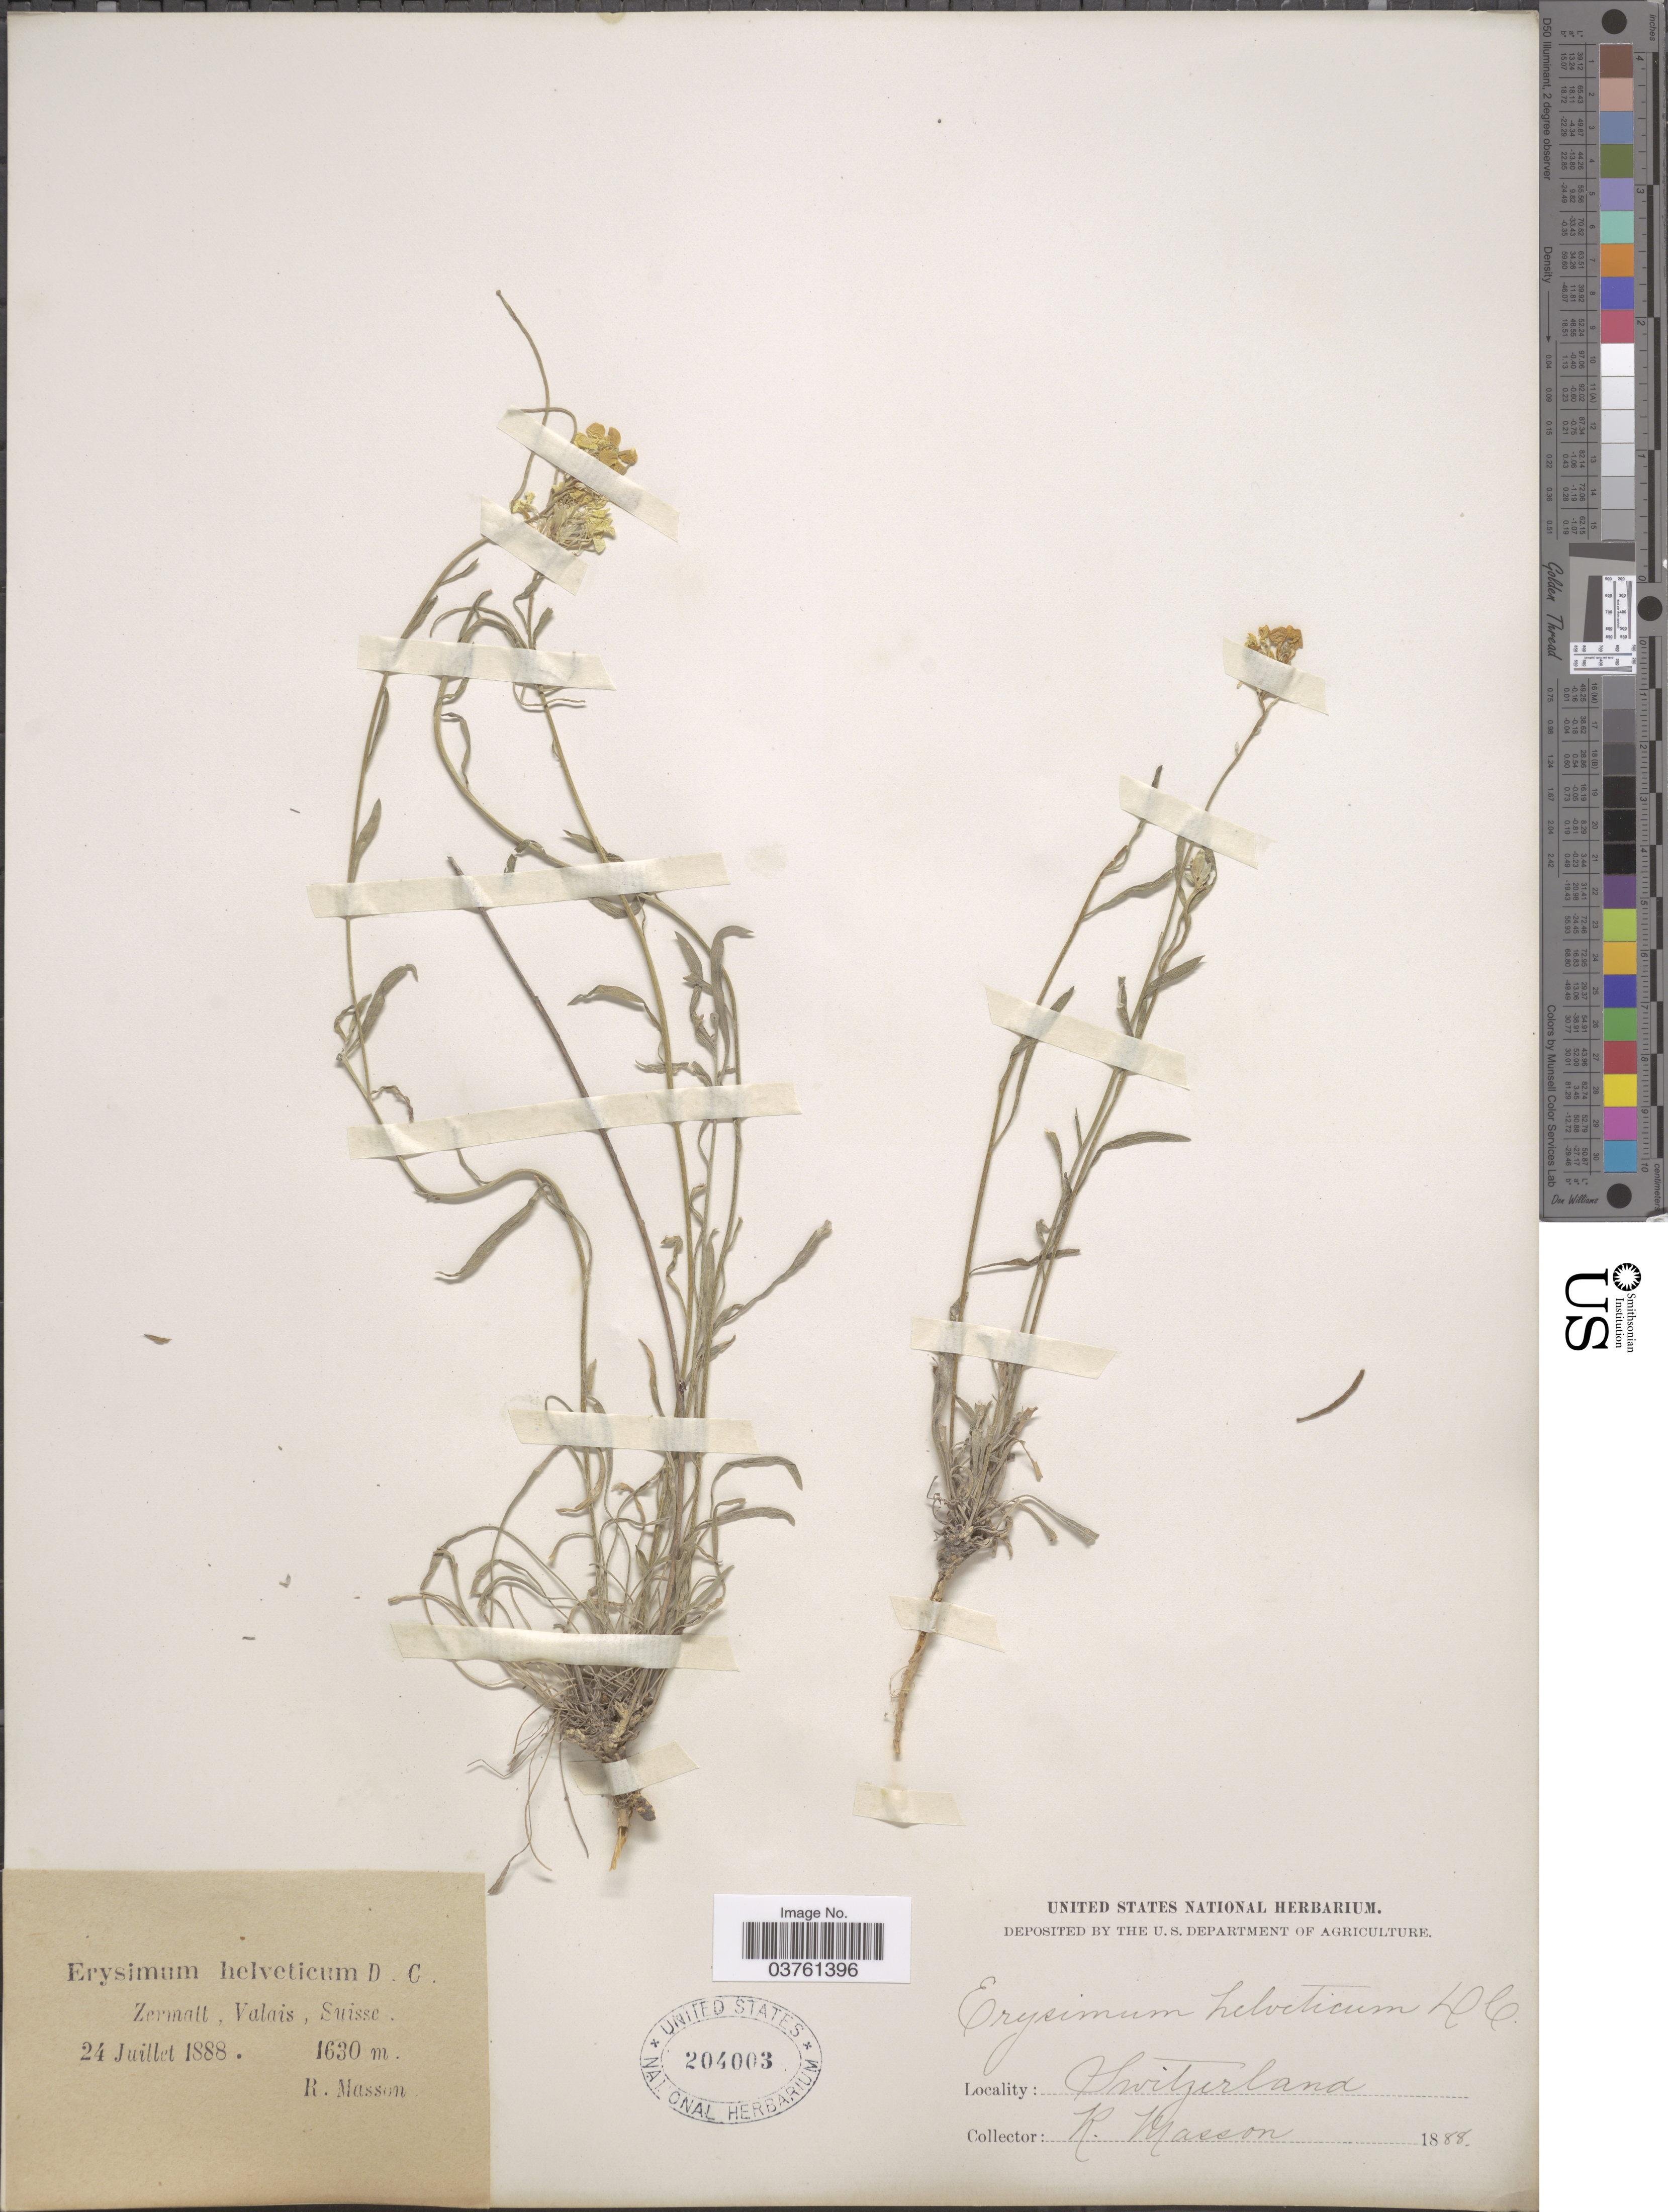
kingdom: Plantae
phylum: Tracheophyta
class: Magnoliopsida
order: Brassicales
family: Brassicaceae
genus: Erysimum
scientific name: Erysimum helveticum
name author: Griseb.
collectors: R. Masson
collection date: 1888-07-24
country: Switzerland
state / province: Valais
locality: Zermatt, Valais, Suisse.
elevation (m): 1630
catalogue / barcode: US 204003